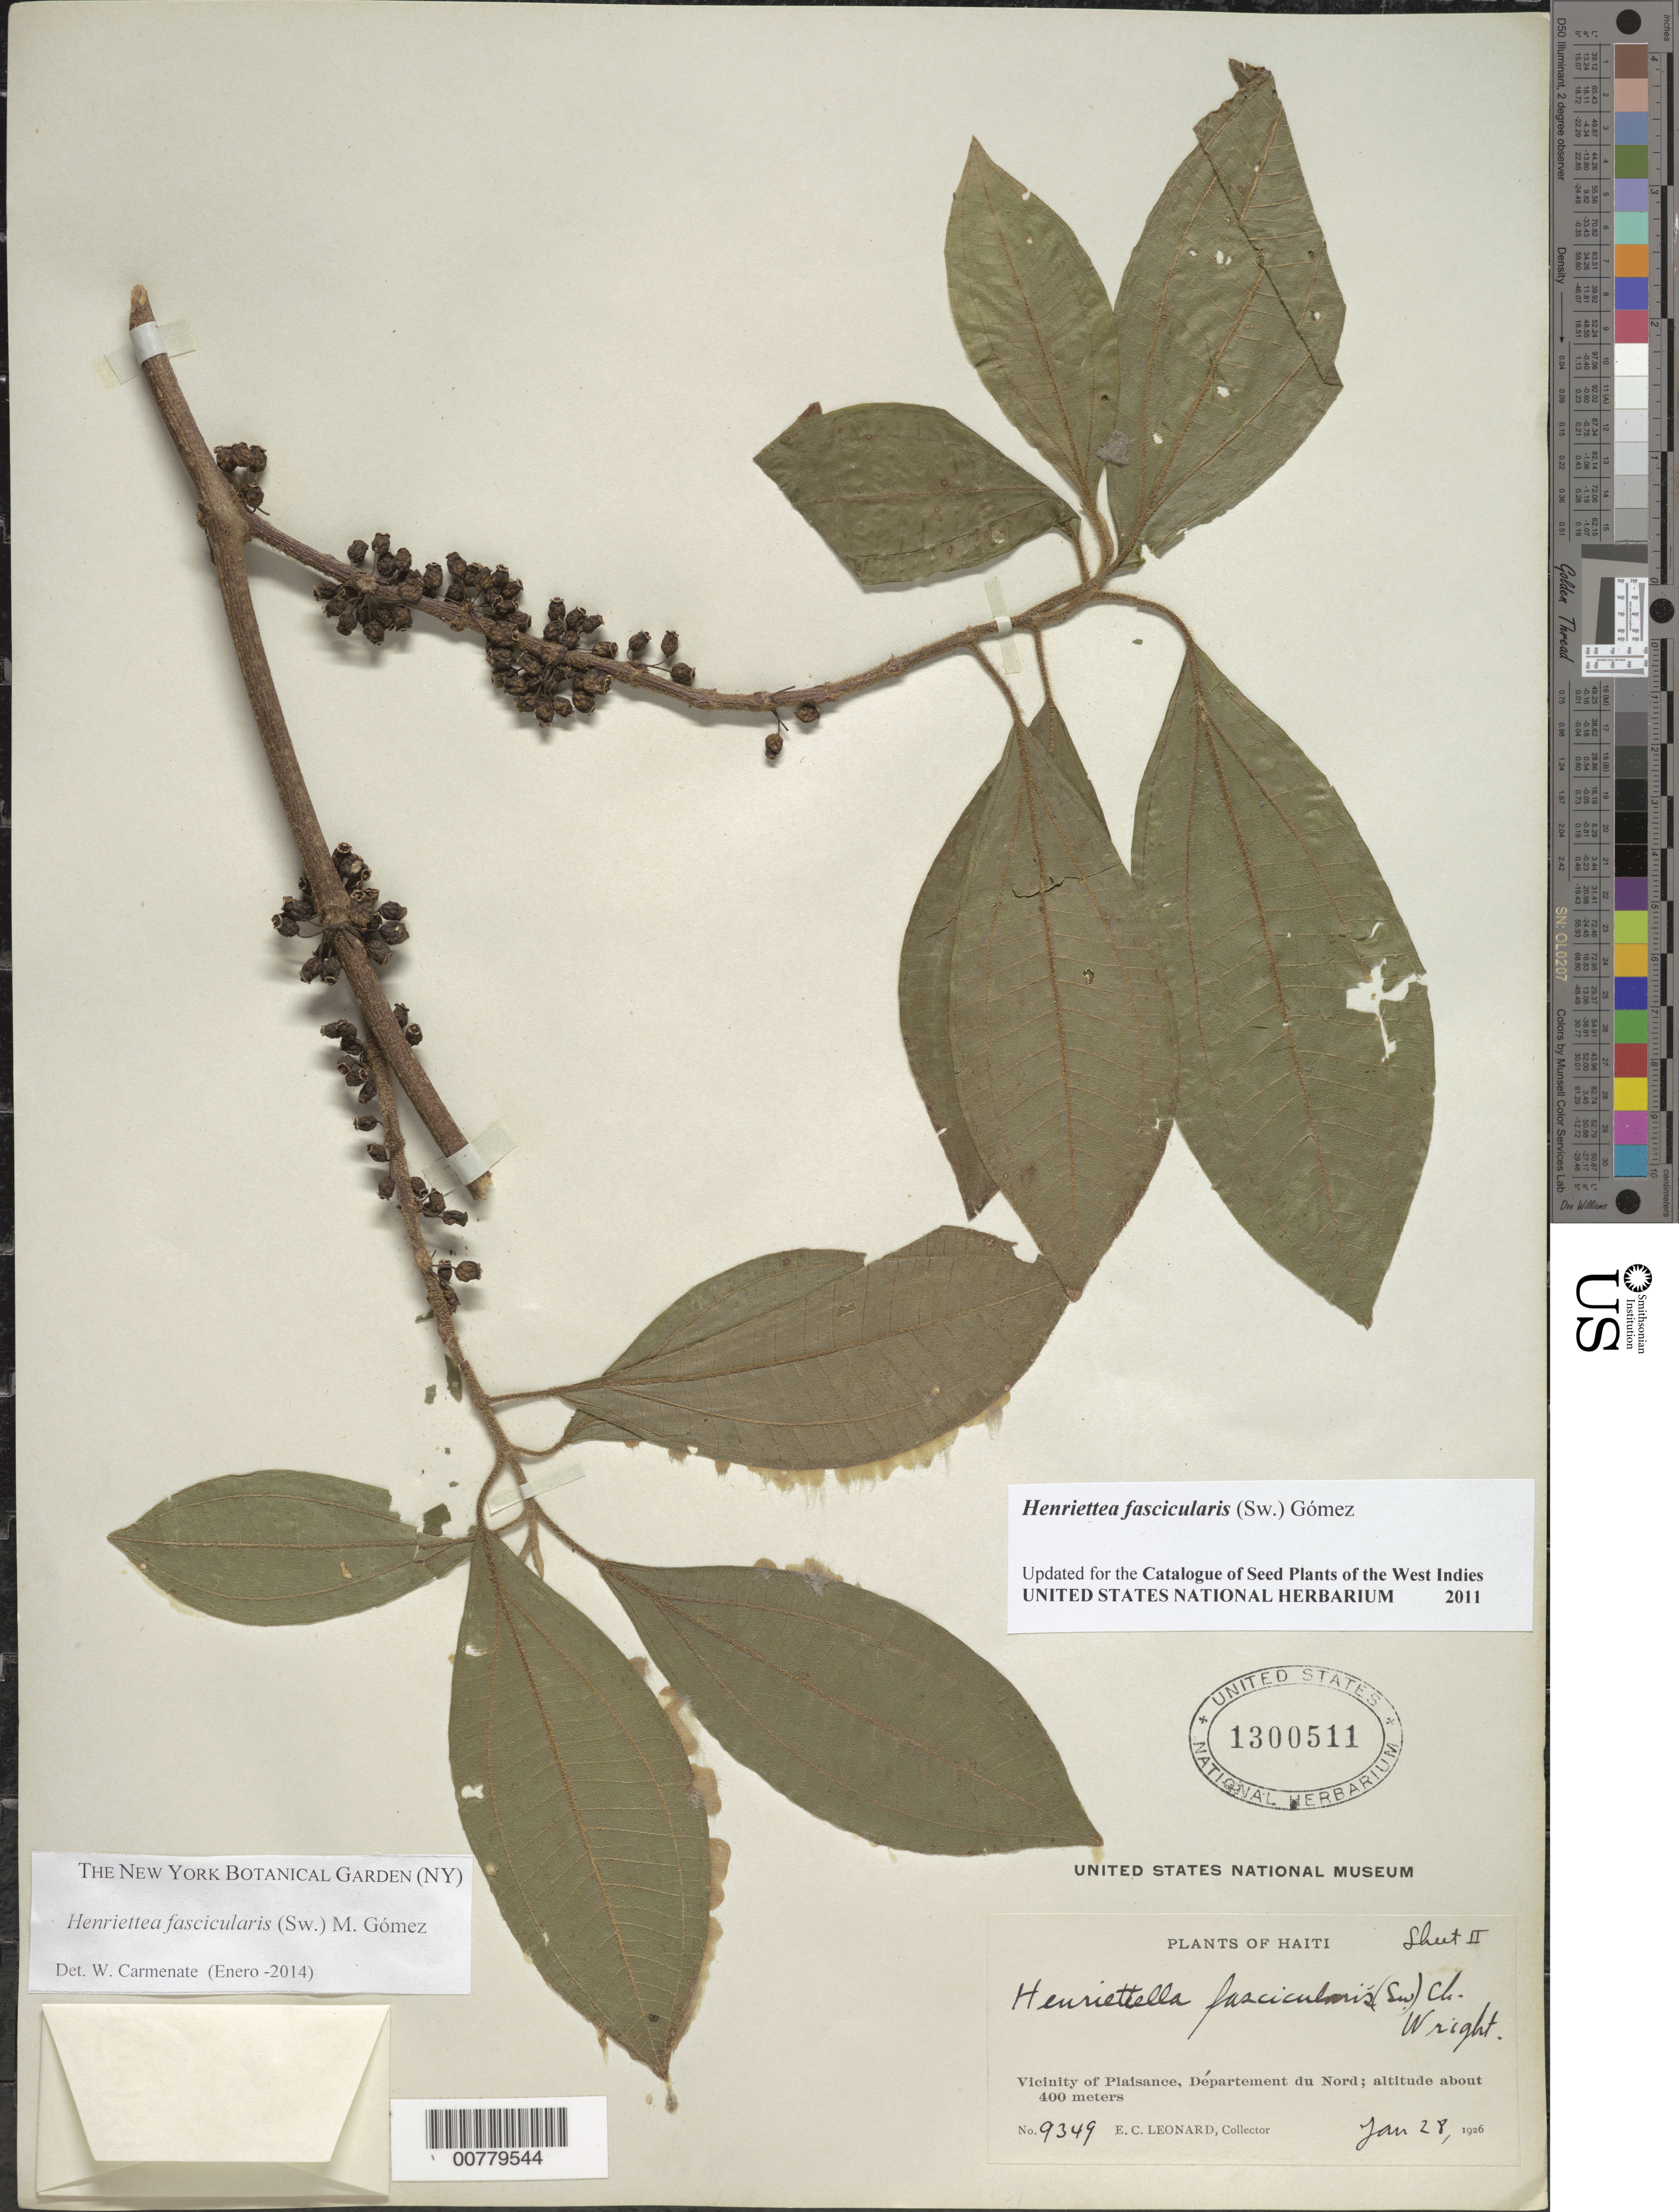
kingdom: Plantae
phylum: Tracheophyta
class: Magnoliopsida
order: Myrtales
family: Melastomataceae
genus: Henriettea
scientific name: Henriettea fascicularis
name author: (Sw.) M. Gómez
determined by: Carmenate, W.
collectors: E. C. Leonard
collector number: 9349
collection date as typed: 28 Jan 1926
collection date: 1926-01-28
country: Haiti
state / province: Nord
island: Hispaniola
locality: Vicinity of Plaisance, along Marmelade trail.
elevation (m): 400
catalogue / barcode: US 1300511